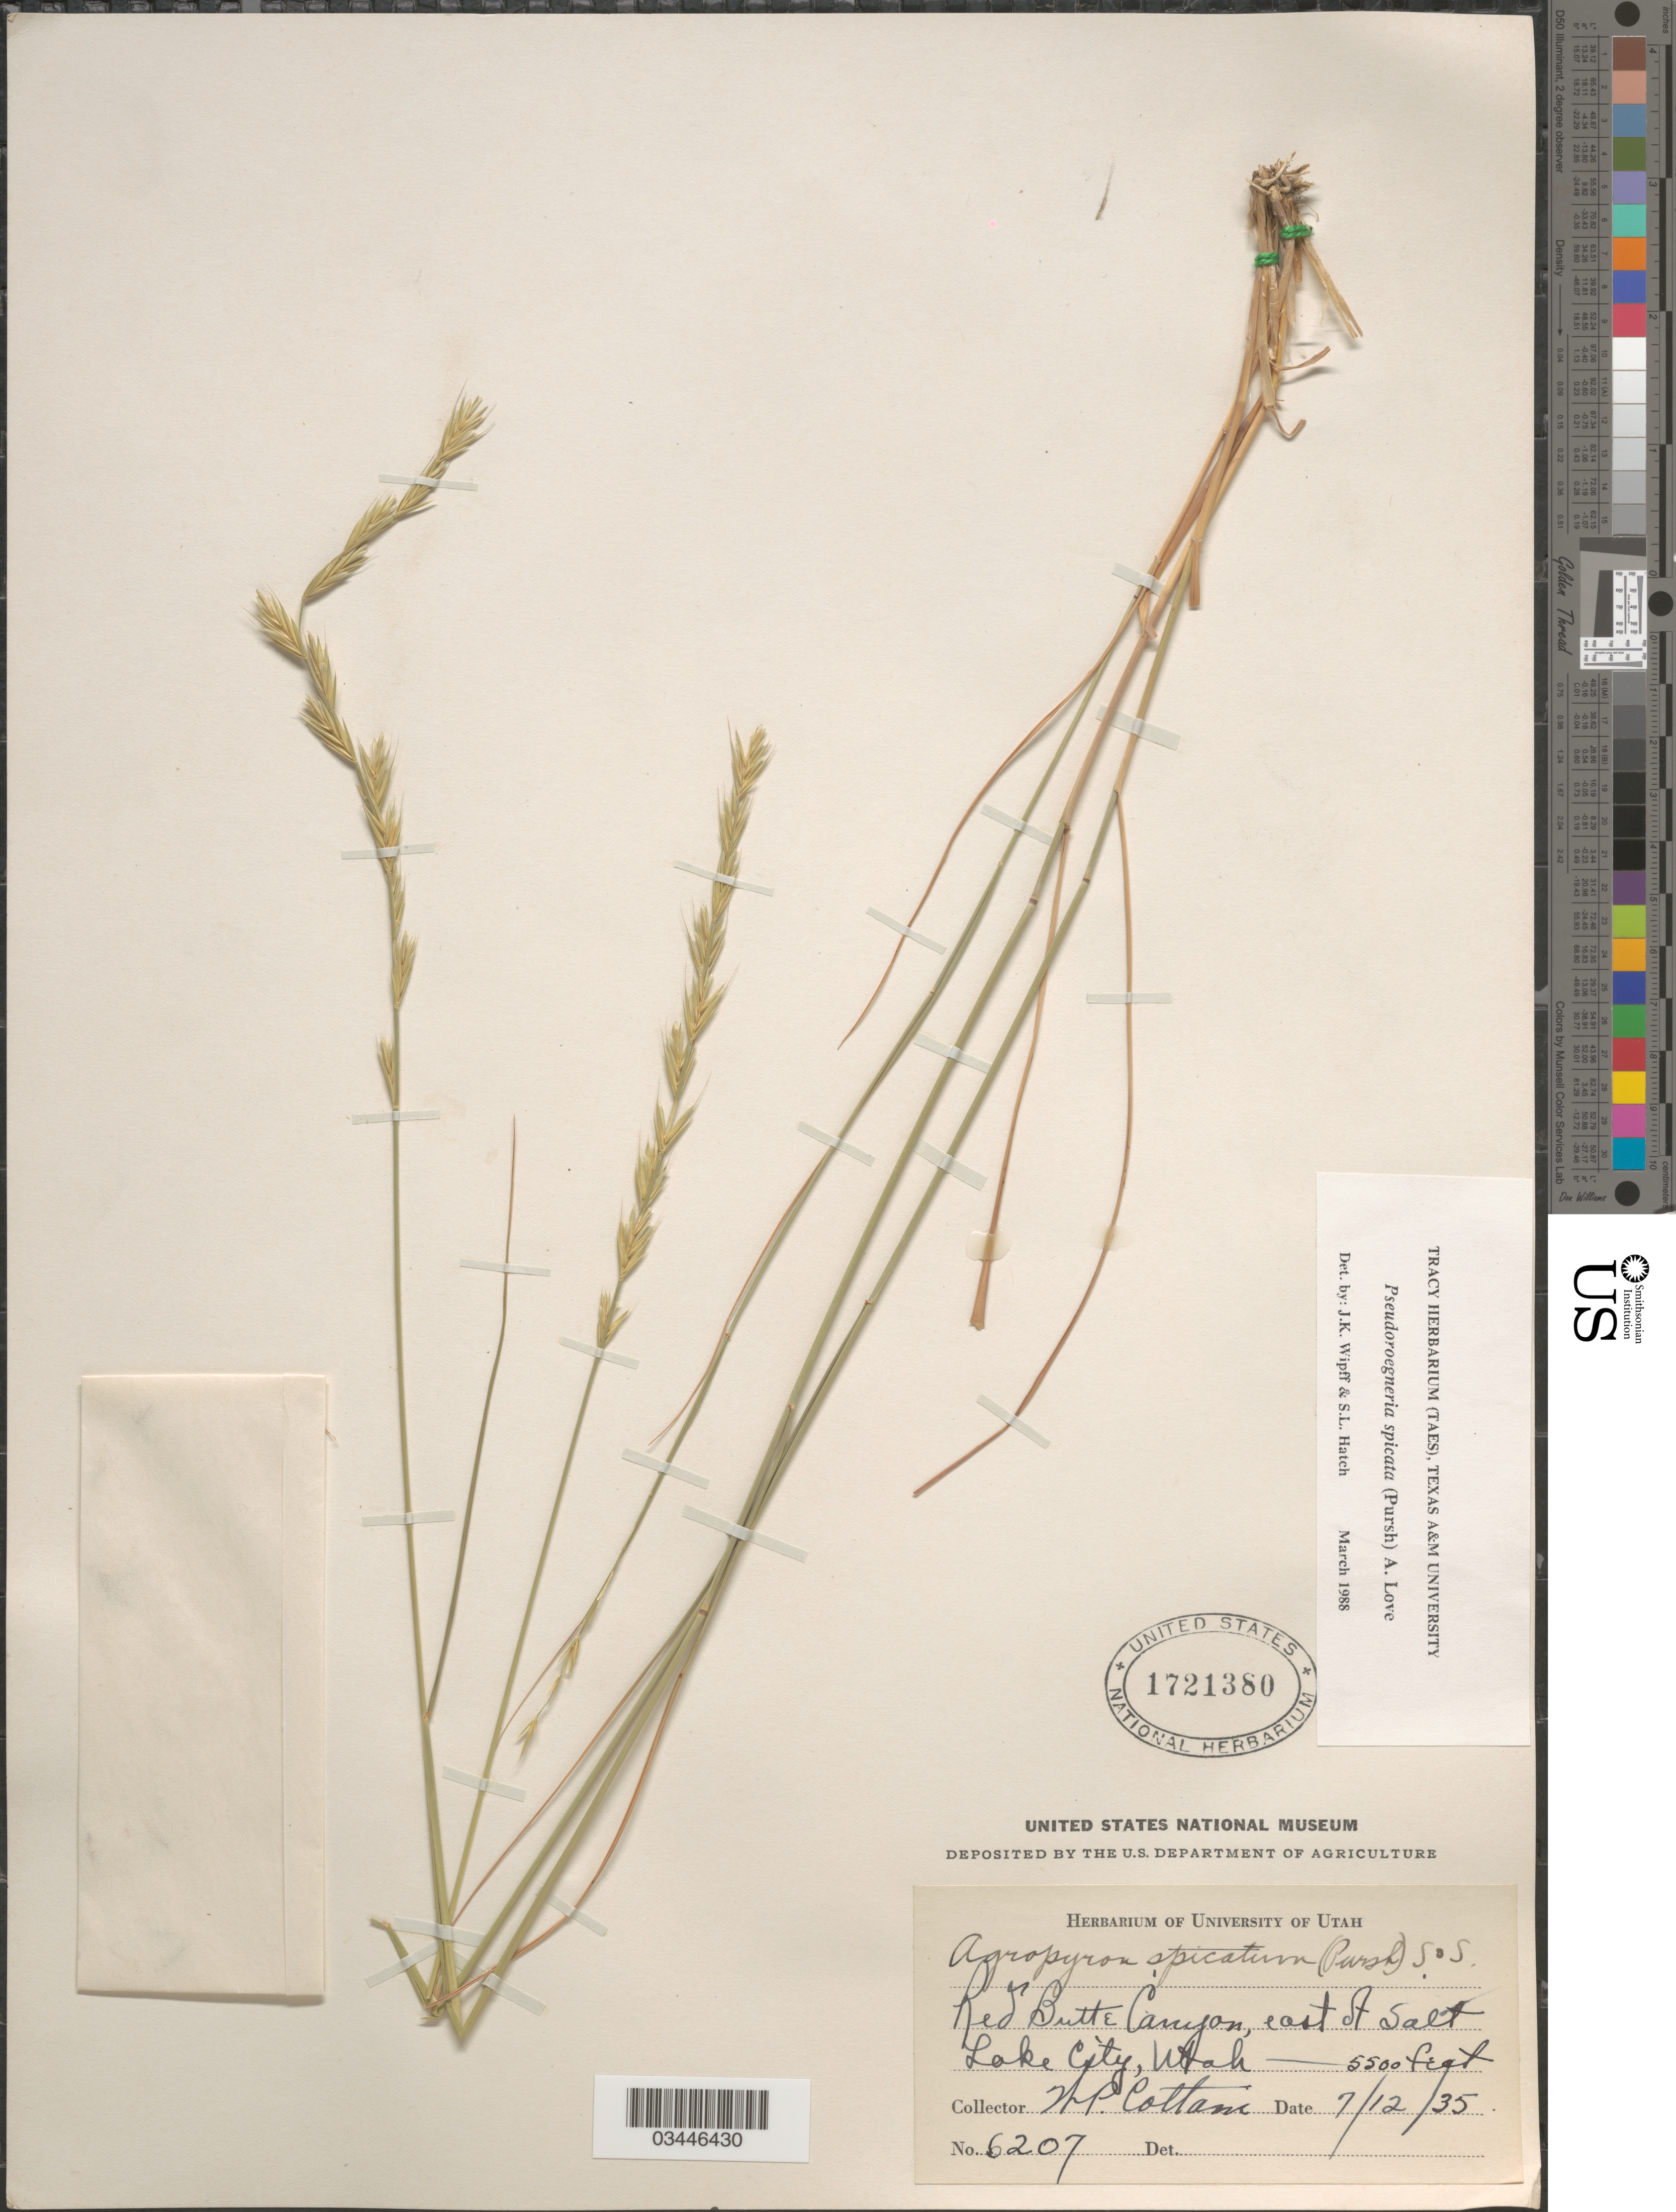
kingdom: Plantae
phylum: Tracheophyta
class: Liliopsida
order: Poales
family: Poaceae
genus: Pseudoroegneria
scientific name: Pseudoroegneria spicata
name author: (Pursh) Á. Löve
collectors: W. Cottam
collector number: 6207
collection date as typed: Transcribed d/m/y: 12/7/35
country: United States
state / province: Utah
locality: Red Butte Canyon, east of Salt Lake City.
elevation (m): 1676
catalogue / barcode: US 1721380